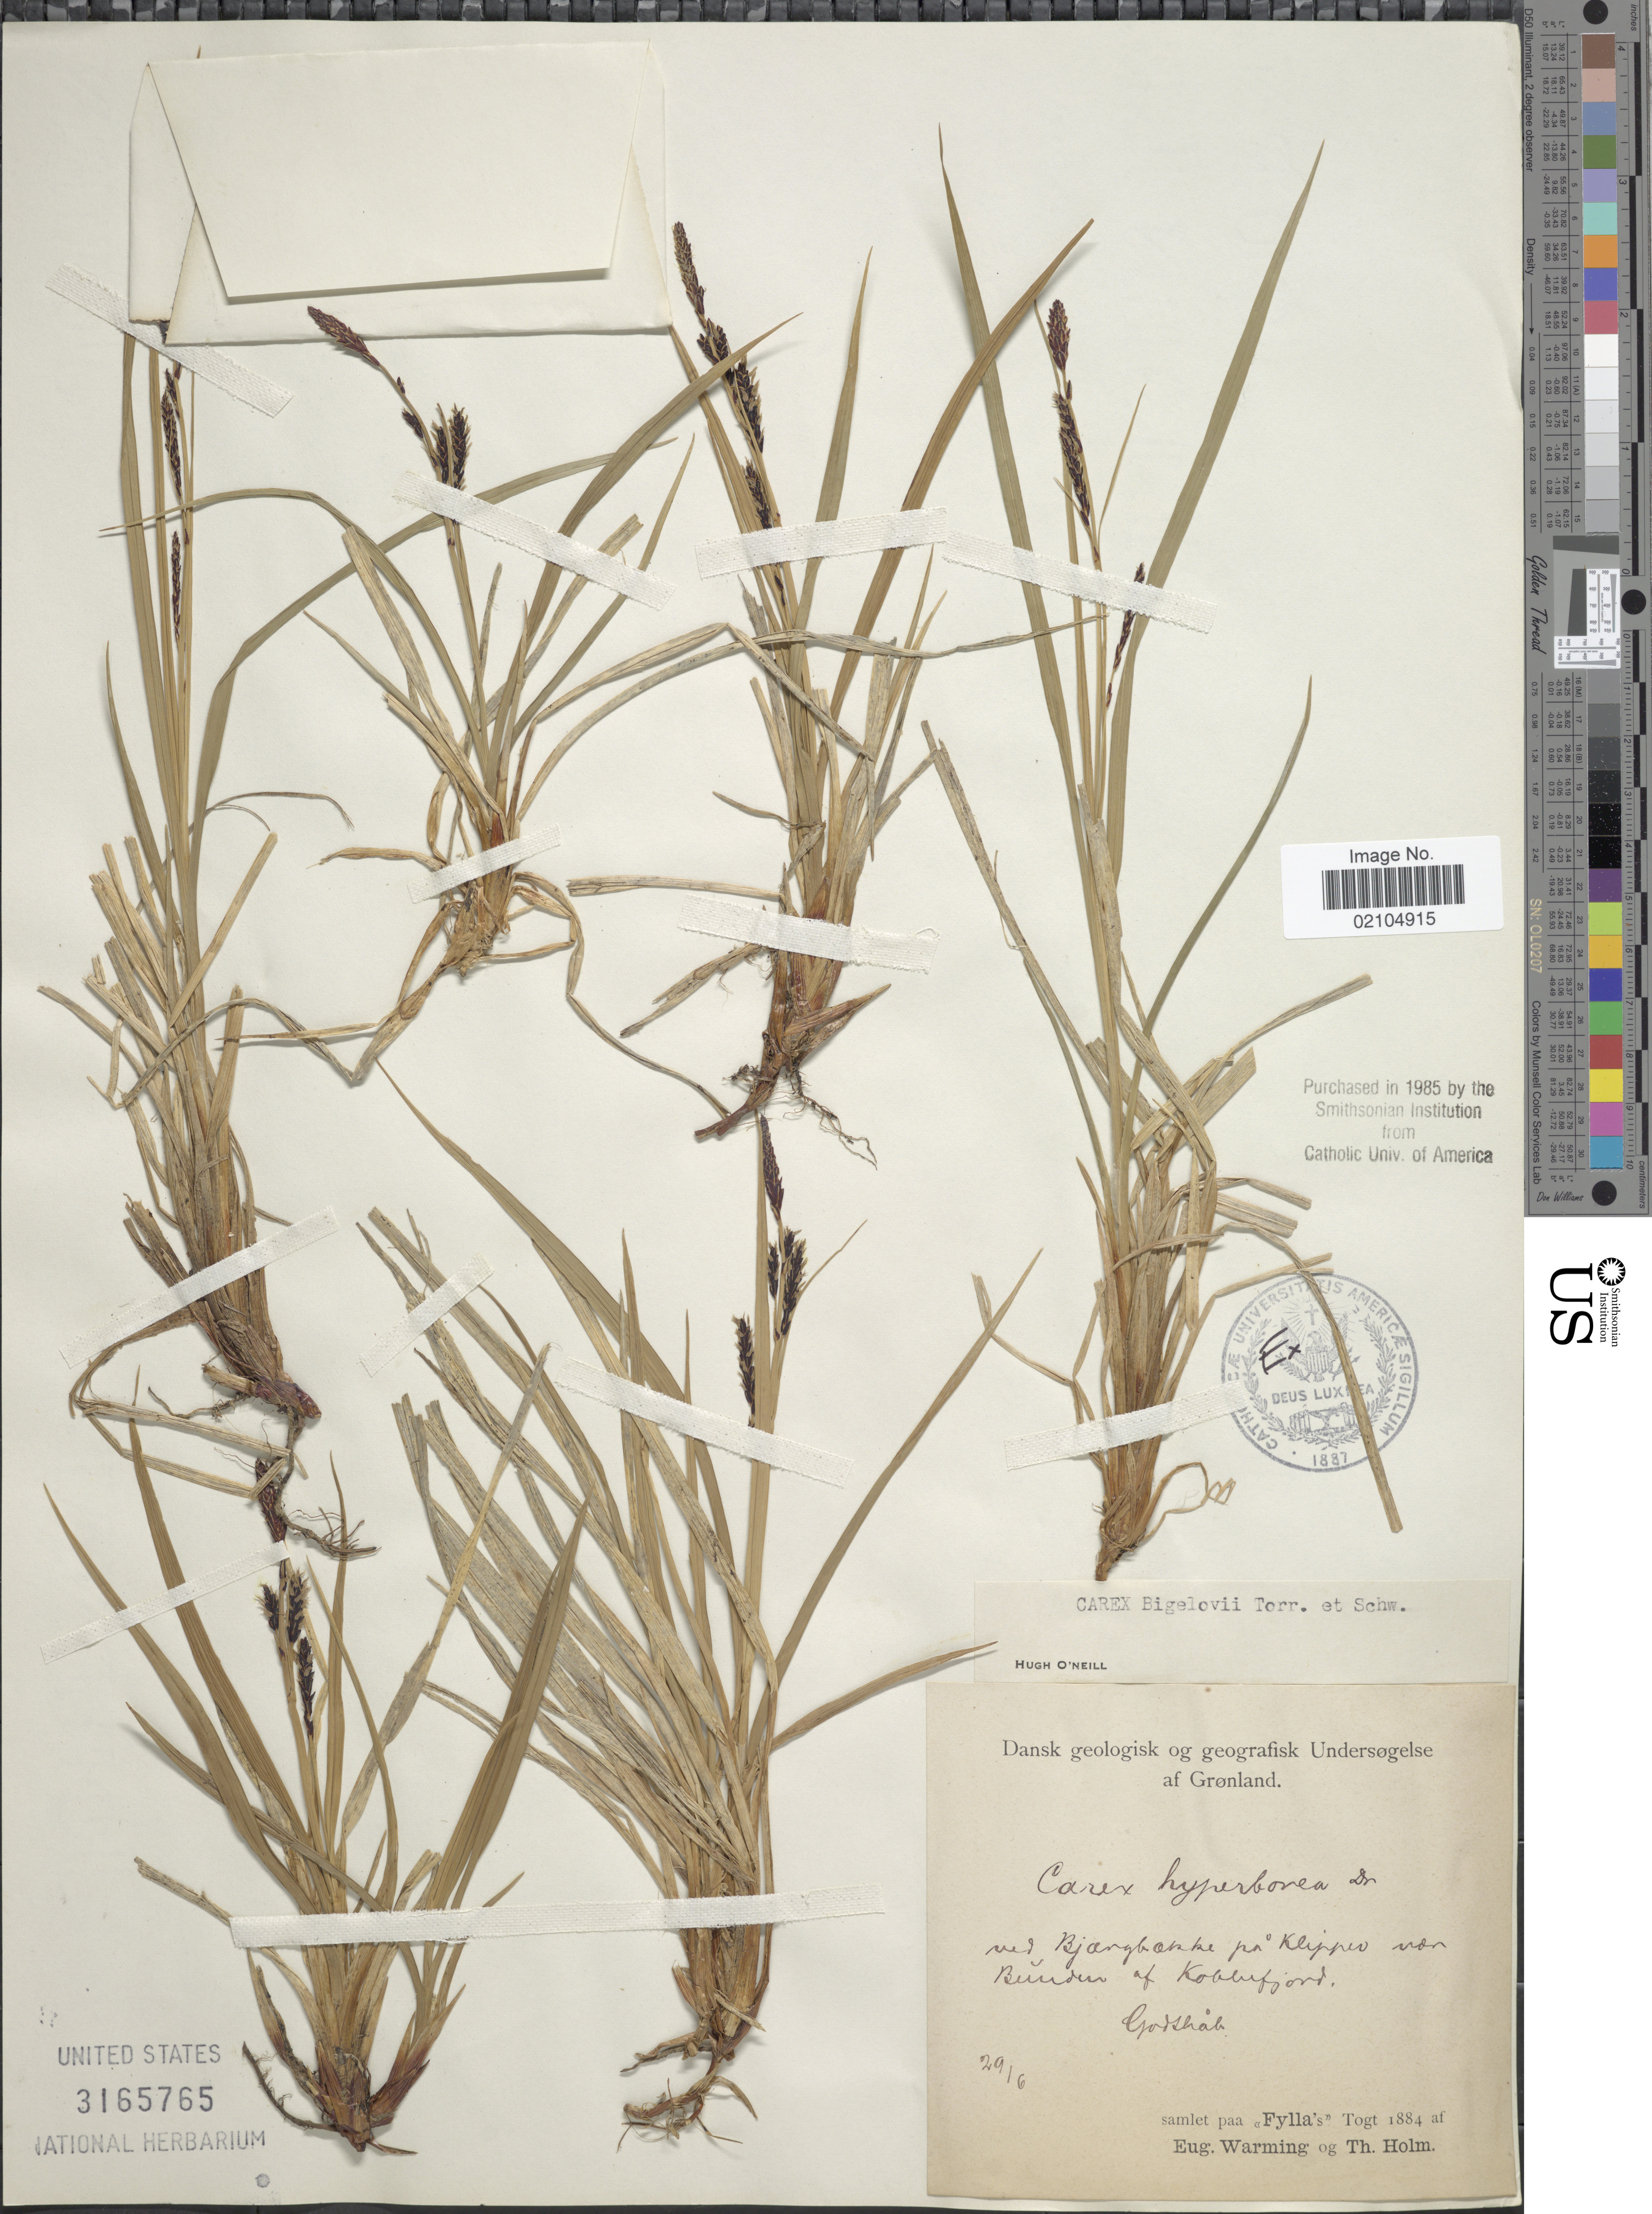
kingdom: Plantae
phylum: Tracheophyta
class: Liliopsida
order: Poales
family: Cyperaceae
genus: Carex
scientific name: Carex bigelowii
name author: Torr. ex Schwein.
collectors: E. Warming & T. Holm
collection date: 1884-06-29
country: Greenland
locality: Grønland,ved, Bjangbakke pa Klipper von Bunden af Kobbefjord, Godthab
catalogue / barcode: US 3165765